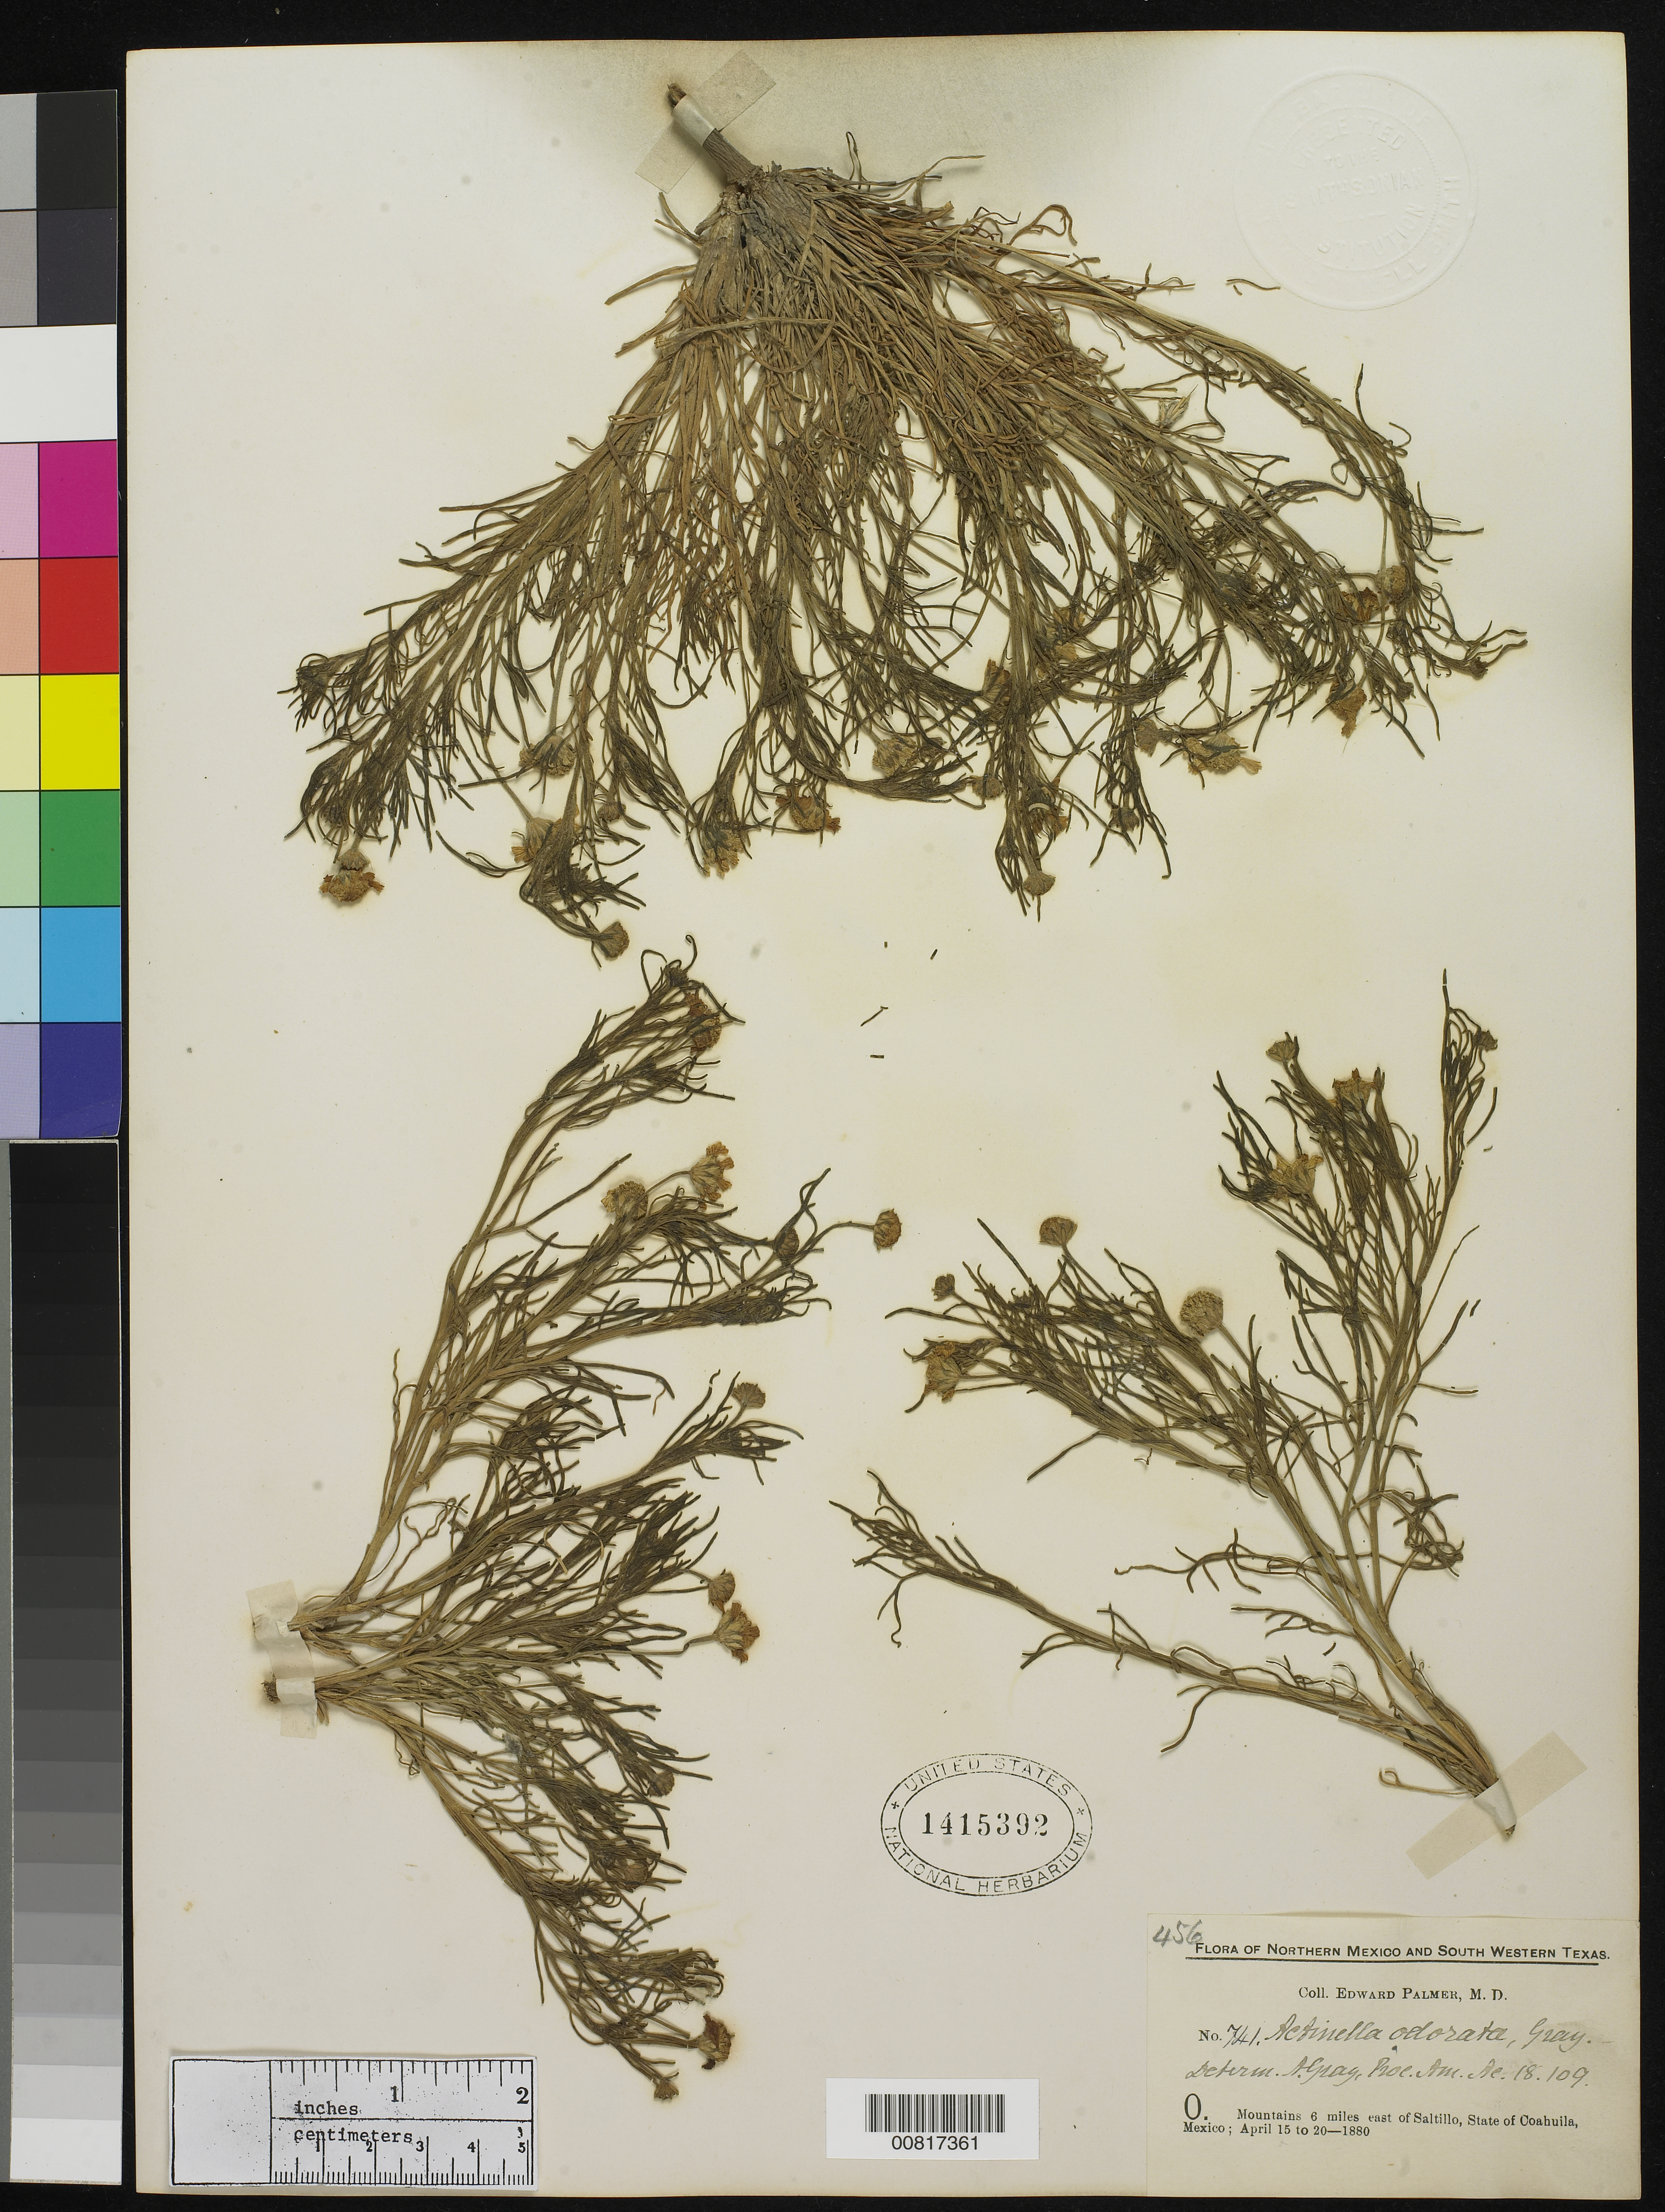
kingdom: Plantae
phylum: Tracheophyta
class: Magnoliopsida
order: Asterales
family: Asteraceae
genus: Hymenoxys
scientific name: Hymenoxys odorata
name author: DC.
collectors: E. Palmer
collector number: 741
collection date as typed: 15 Apr 1880 to 20 Apr 1880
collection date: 1880-04-15/1880-04-20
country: Mexico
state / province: Coahuila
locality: O. Mountains 6 miles east of Saltillo, Coahuila.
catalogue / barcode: US 1415392